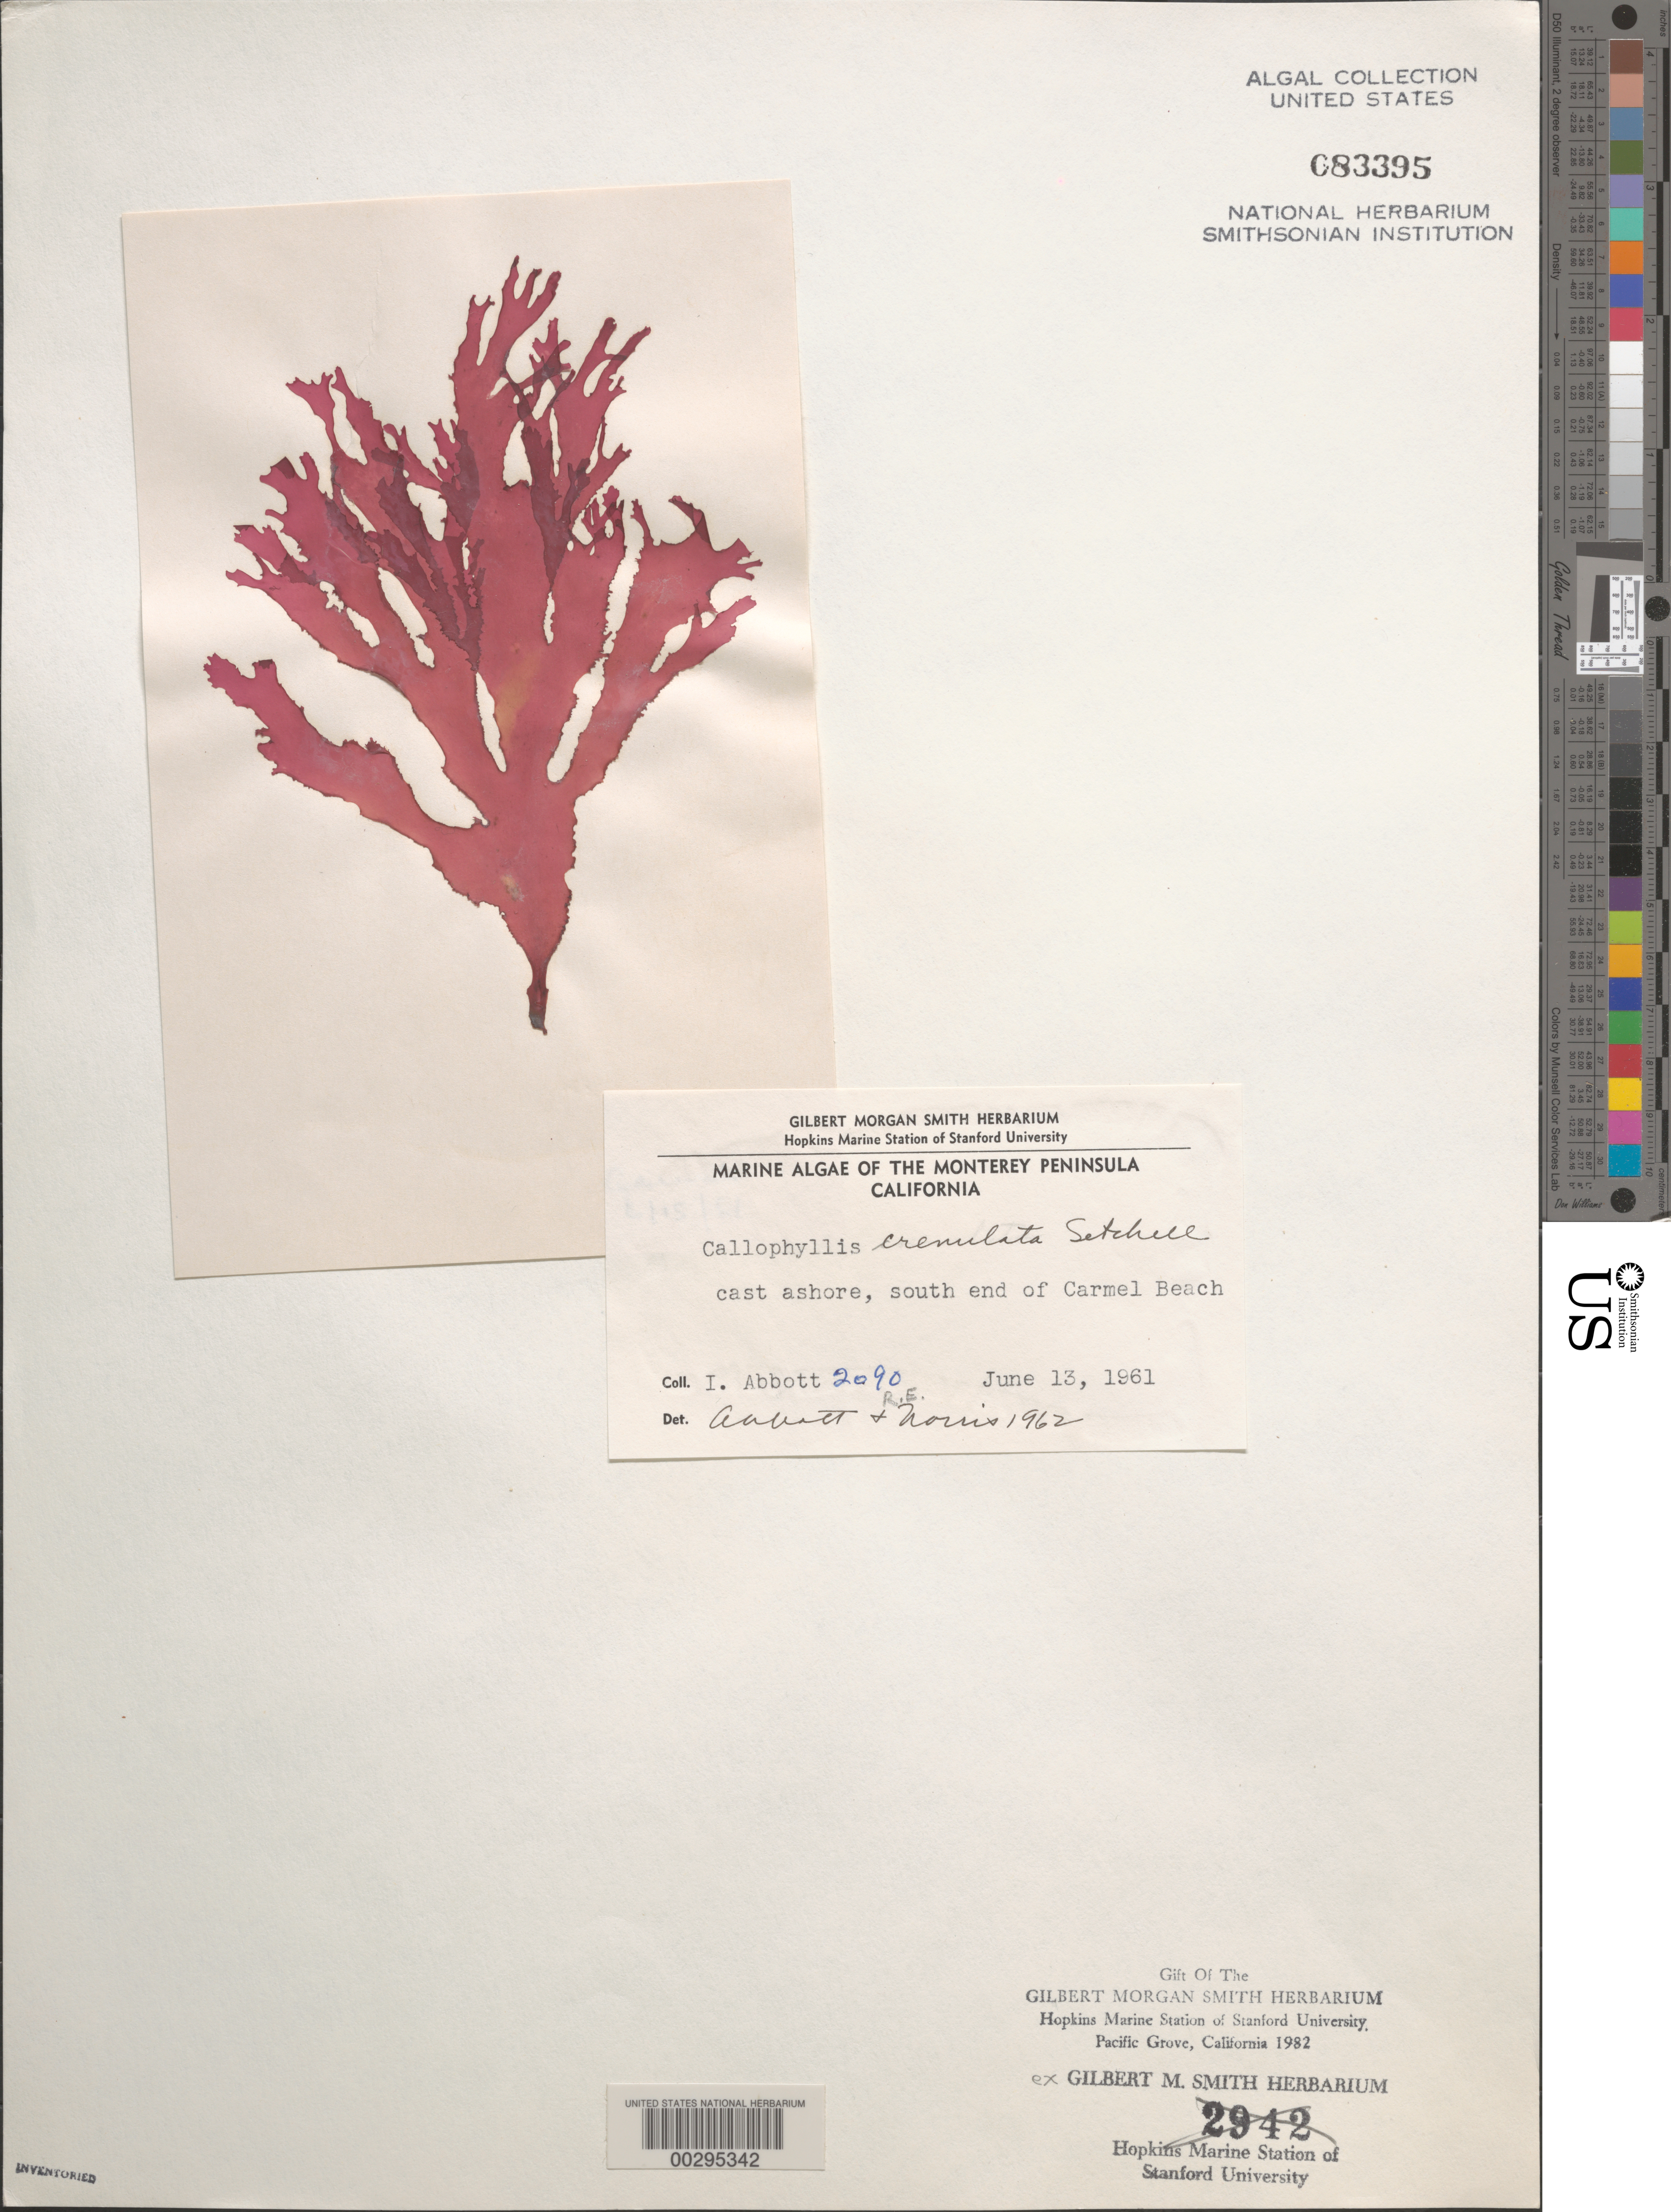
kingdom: Plantae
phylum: Rhodophyta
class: Florideophyceae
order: Gigartinales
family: Kallymeniaceae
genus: Callophyllis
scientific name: Callophyllis crenulata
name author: Setch.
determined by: Abbott, I. A.; Norris, R. E.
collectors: I. A. Abbott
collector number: IAA 2090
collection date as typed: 13 Jun 1961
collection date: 1961-06-13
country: United States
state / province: California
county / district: Monterey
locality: Carmel Beach, south end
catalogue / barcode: US 83395